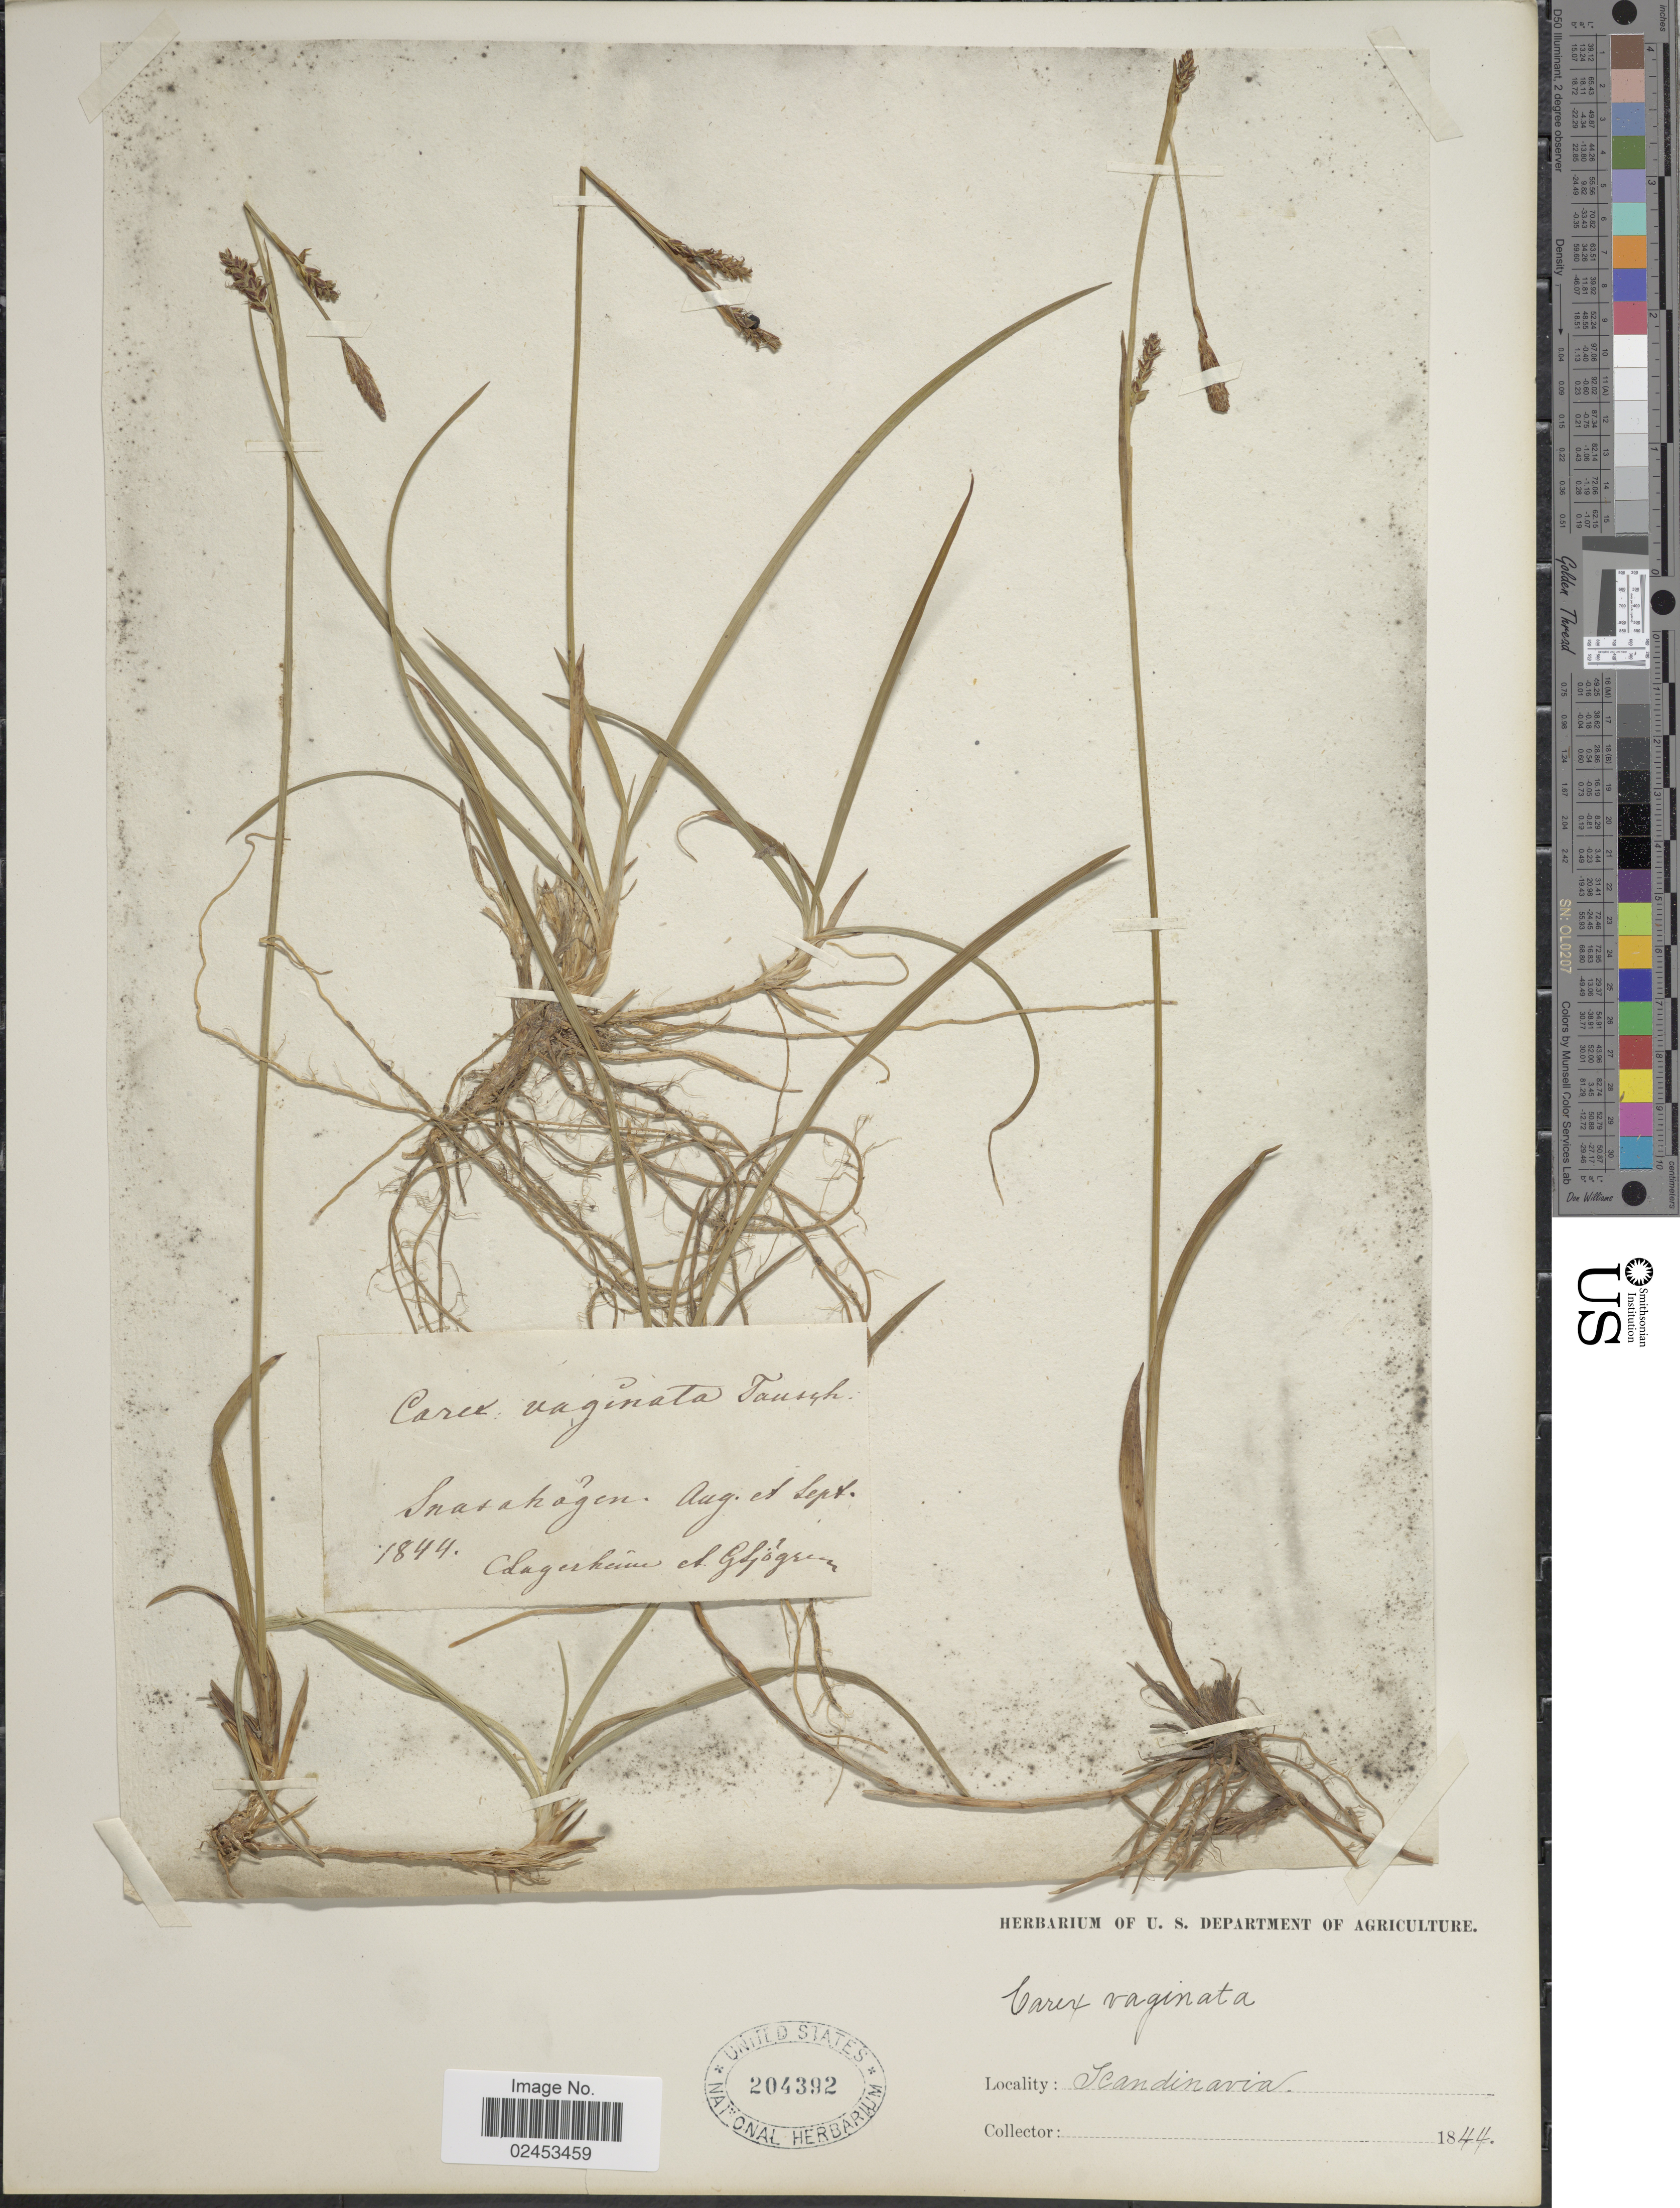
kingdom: Plantae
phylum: Tracheophyta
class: Liliopsida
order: Poales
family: Cyperaceae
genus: Carex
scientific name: Carex vaginata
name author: Tausch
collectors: C. Lagerheim & G. Sjögren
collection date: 1844-08/1844-09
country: Sweden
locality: Europe, Snasahogen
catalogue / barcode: US 204392